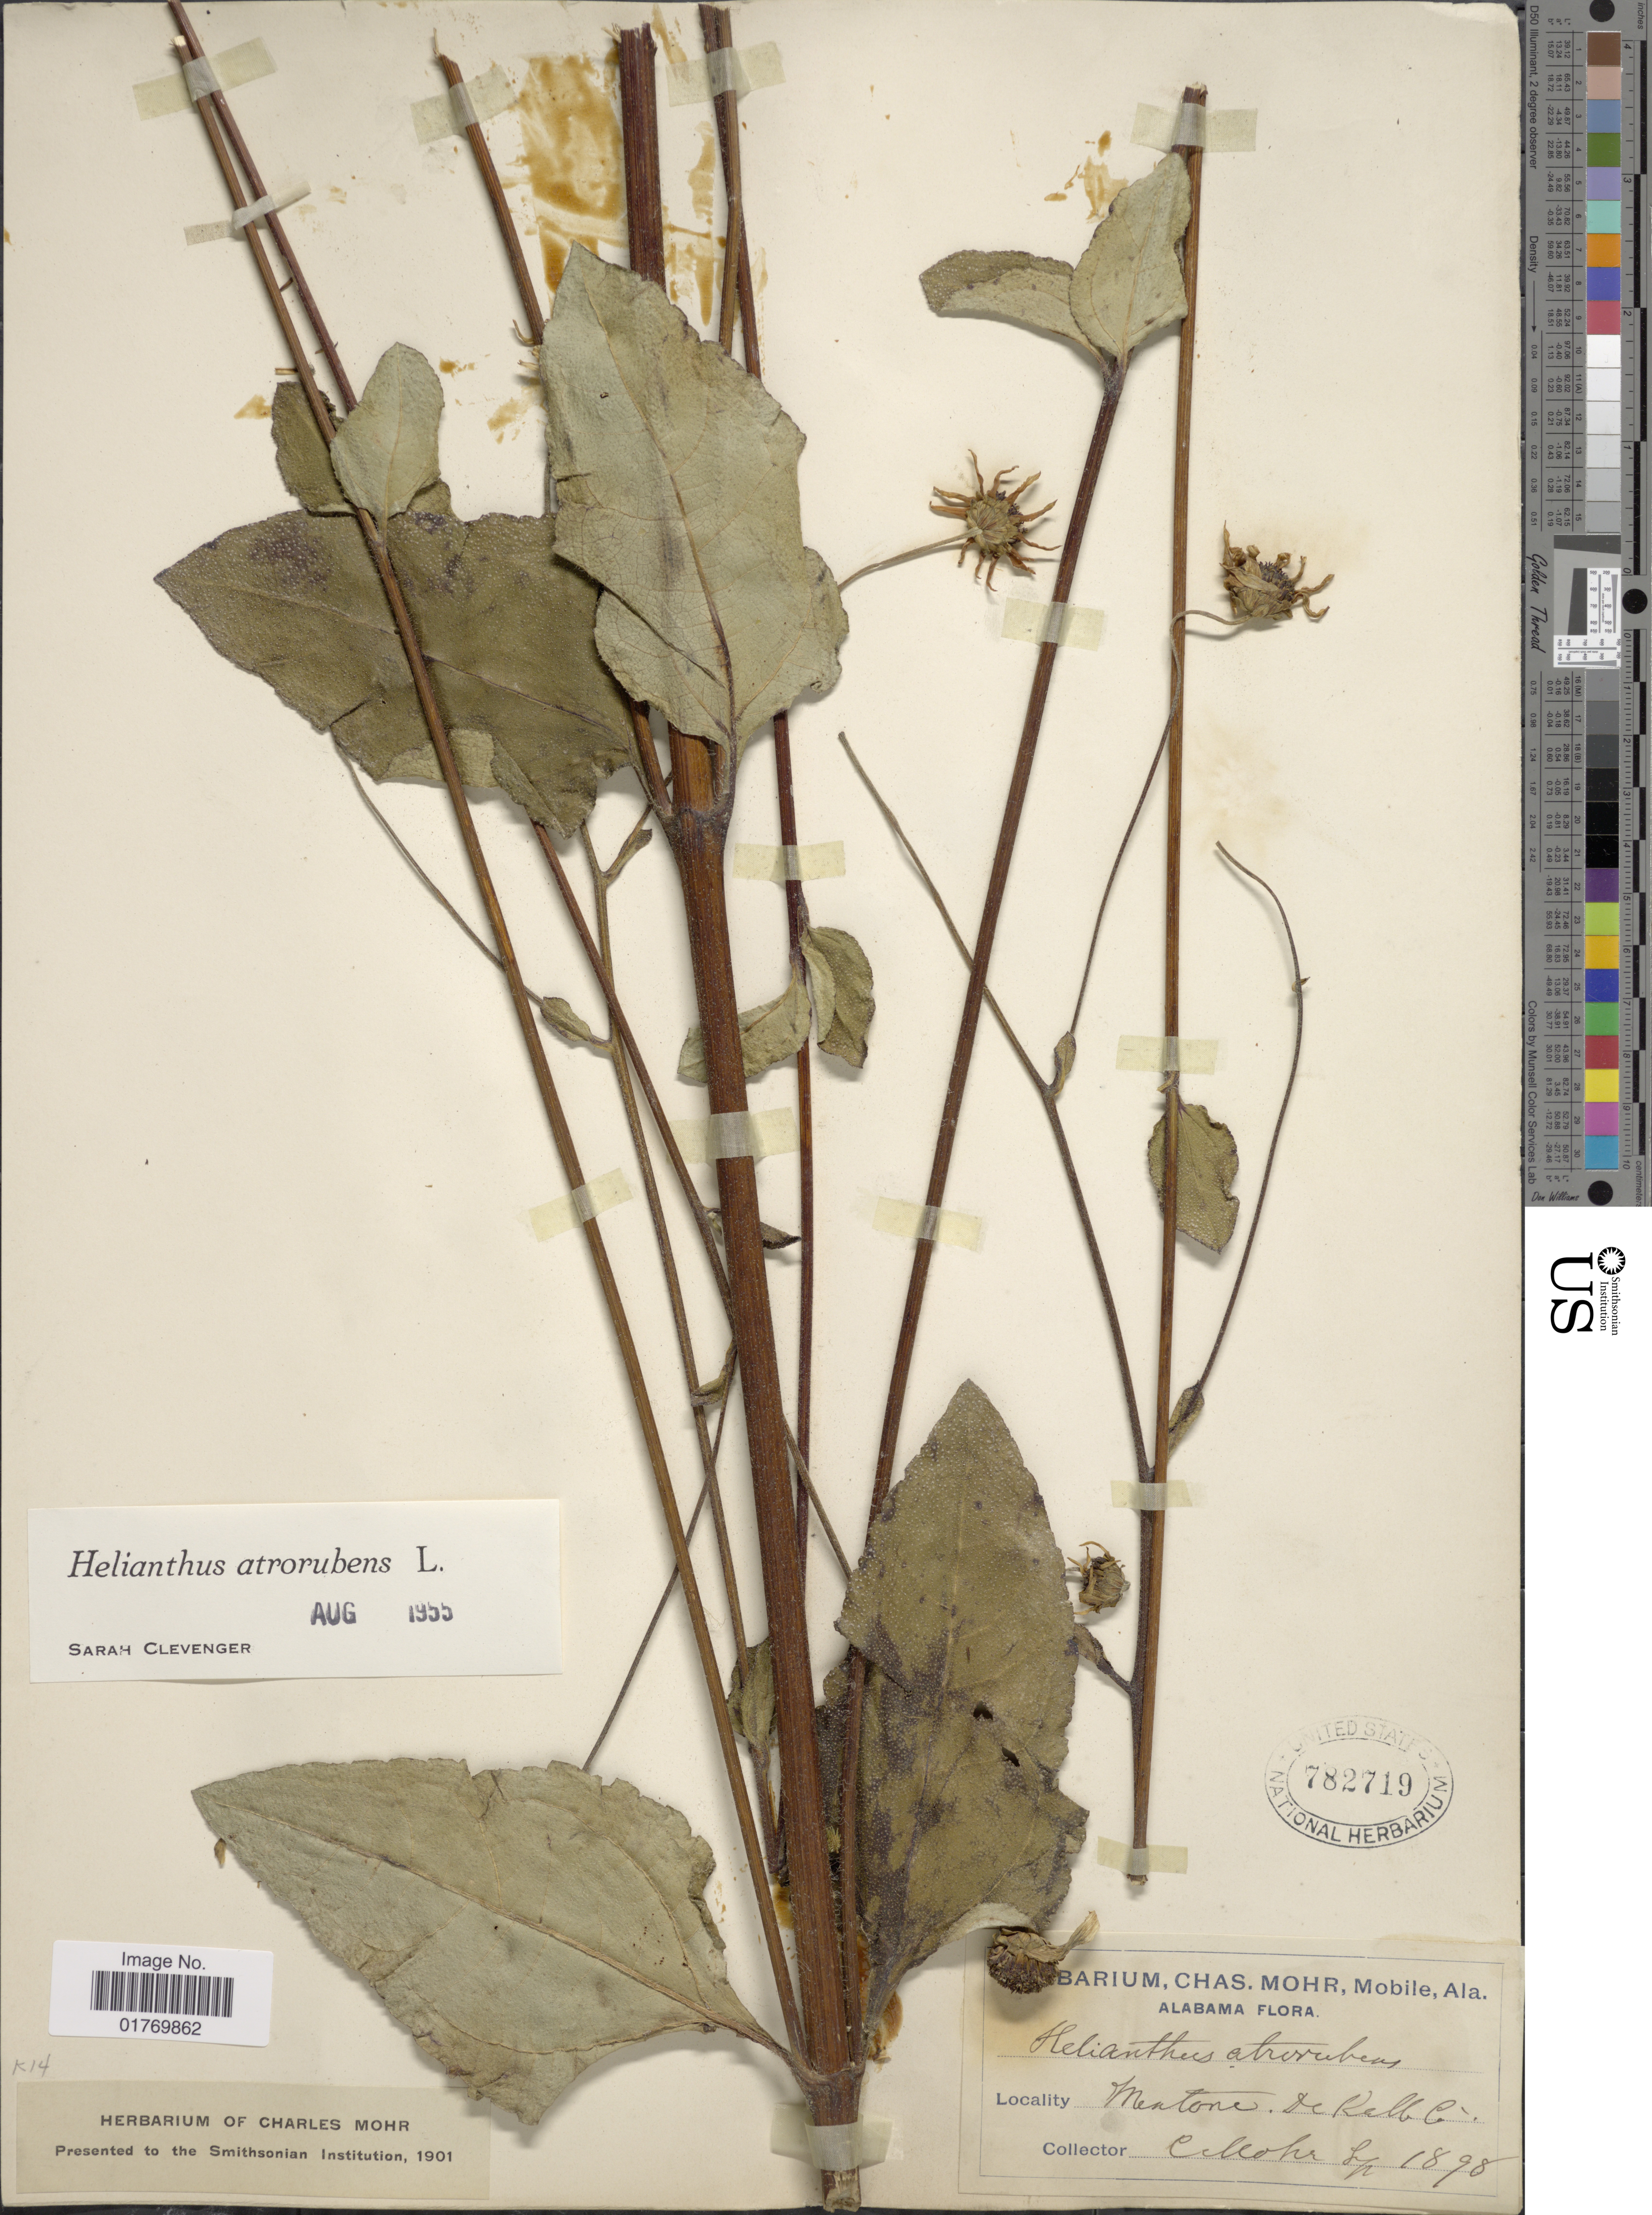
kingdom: Plantae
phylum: Tracheophyta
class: Magnoliopsida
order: Asterales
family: Asteraceae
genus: Helianthus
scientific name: Helianthus atrorubens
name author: L.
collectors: C. T. Mohr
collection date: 1898-09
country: United States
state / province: Alabama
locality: Mentone, DeKalb Co.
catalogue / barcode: US 782719